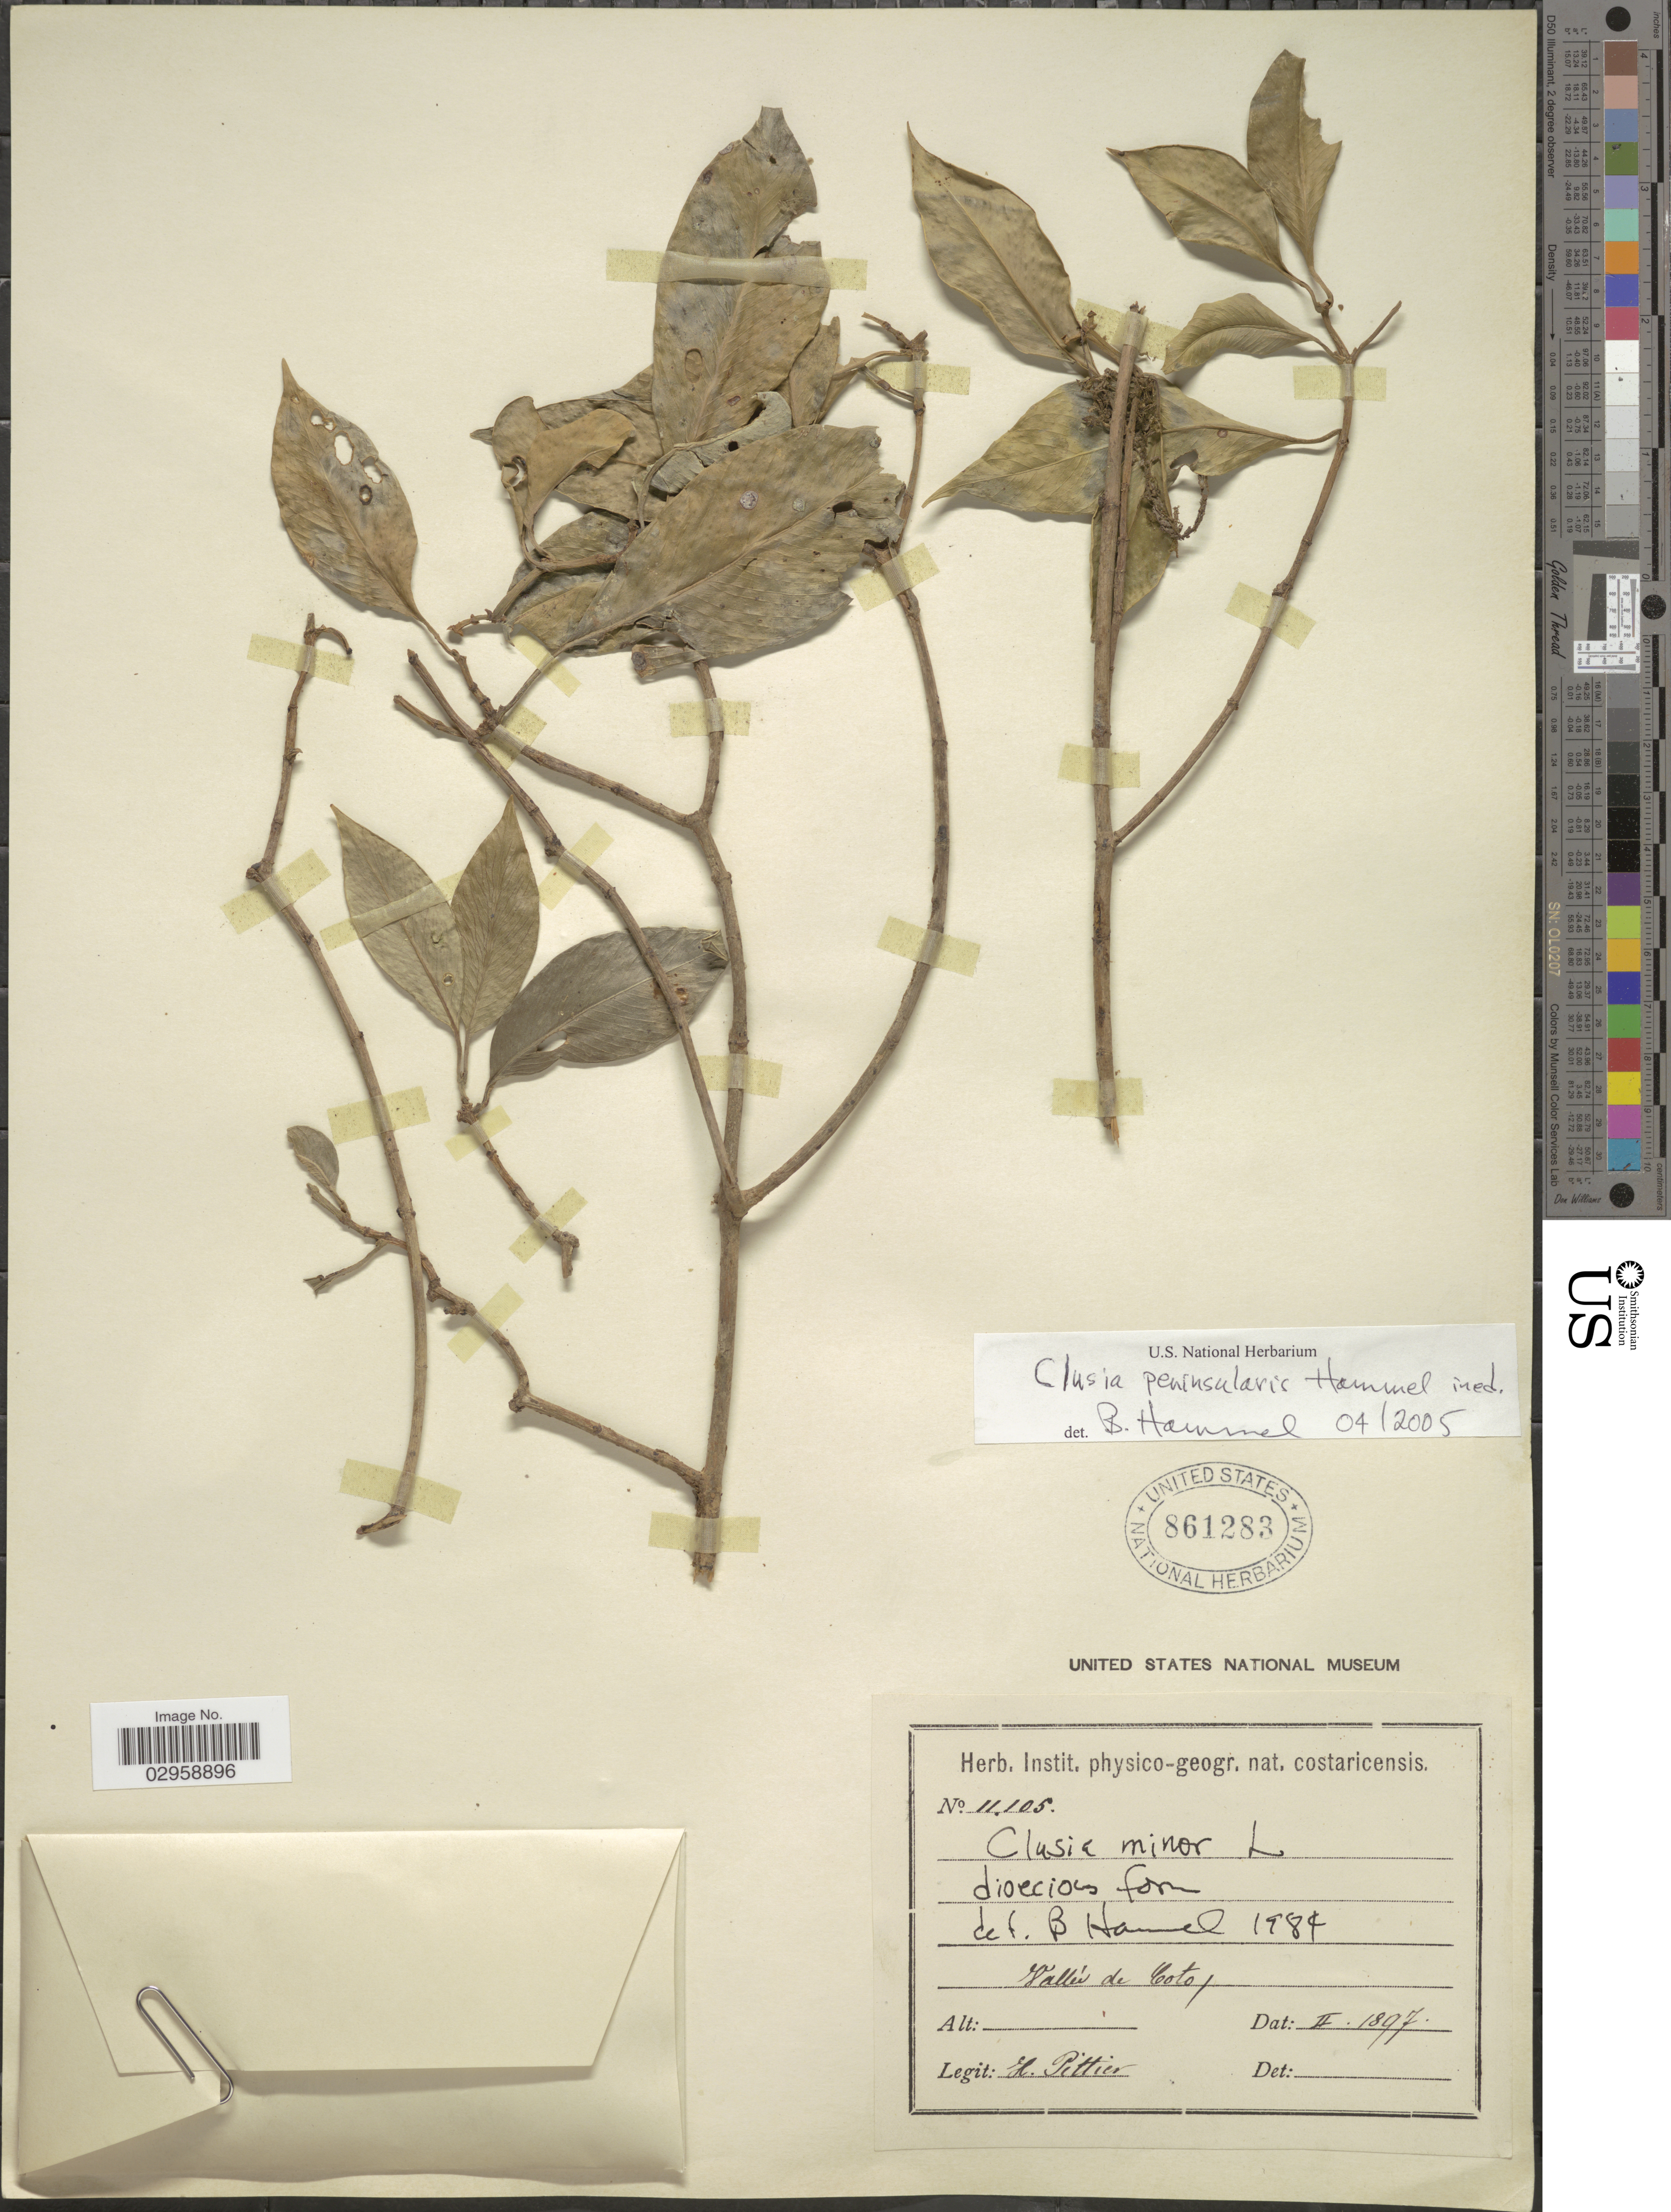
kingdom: Plantae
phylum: Tracheophyta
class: Magnoliopsida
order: Malpighiales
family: Clusiaceae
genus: Clusia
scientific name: Clusia peninsularis Hammel, ined.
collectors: H. F. Pittier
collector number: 11105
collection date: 1897-02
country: Costa Rica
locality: Vallée de Coto.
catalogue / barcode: US 861283